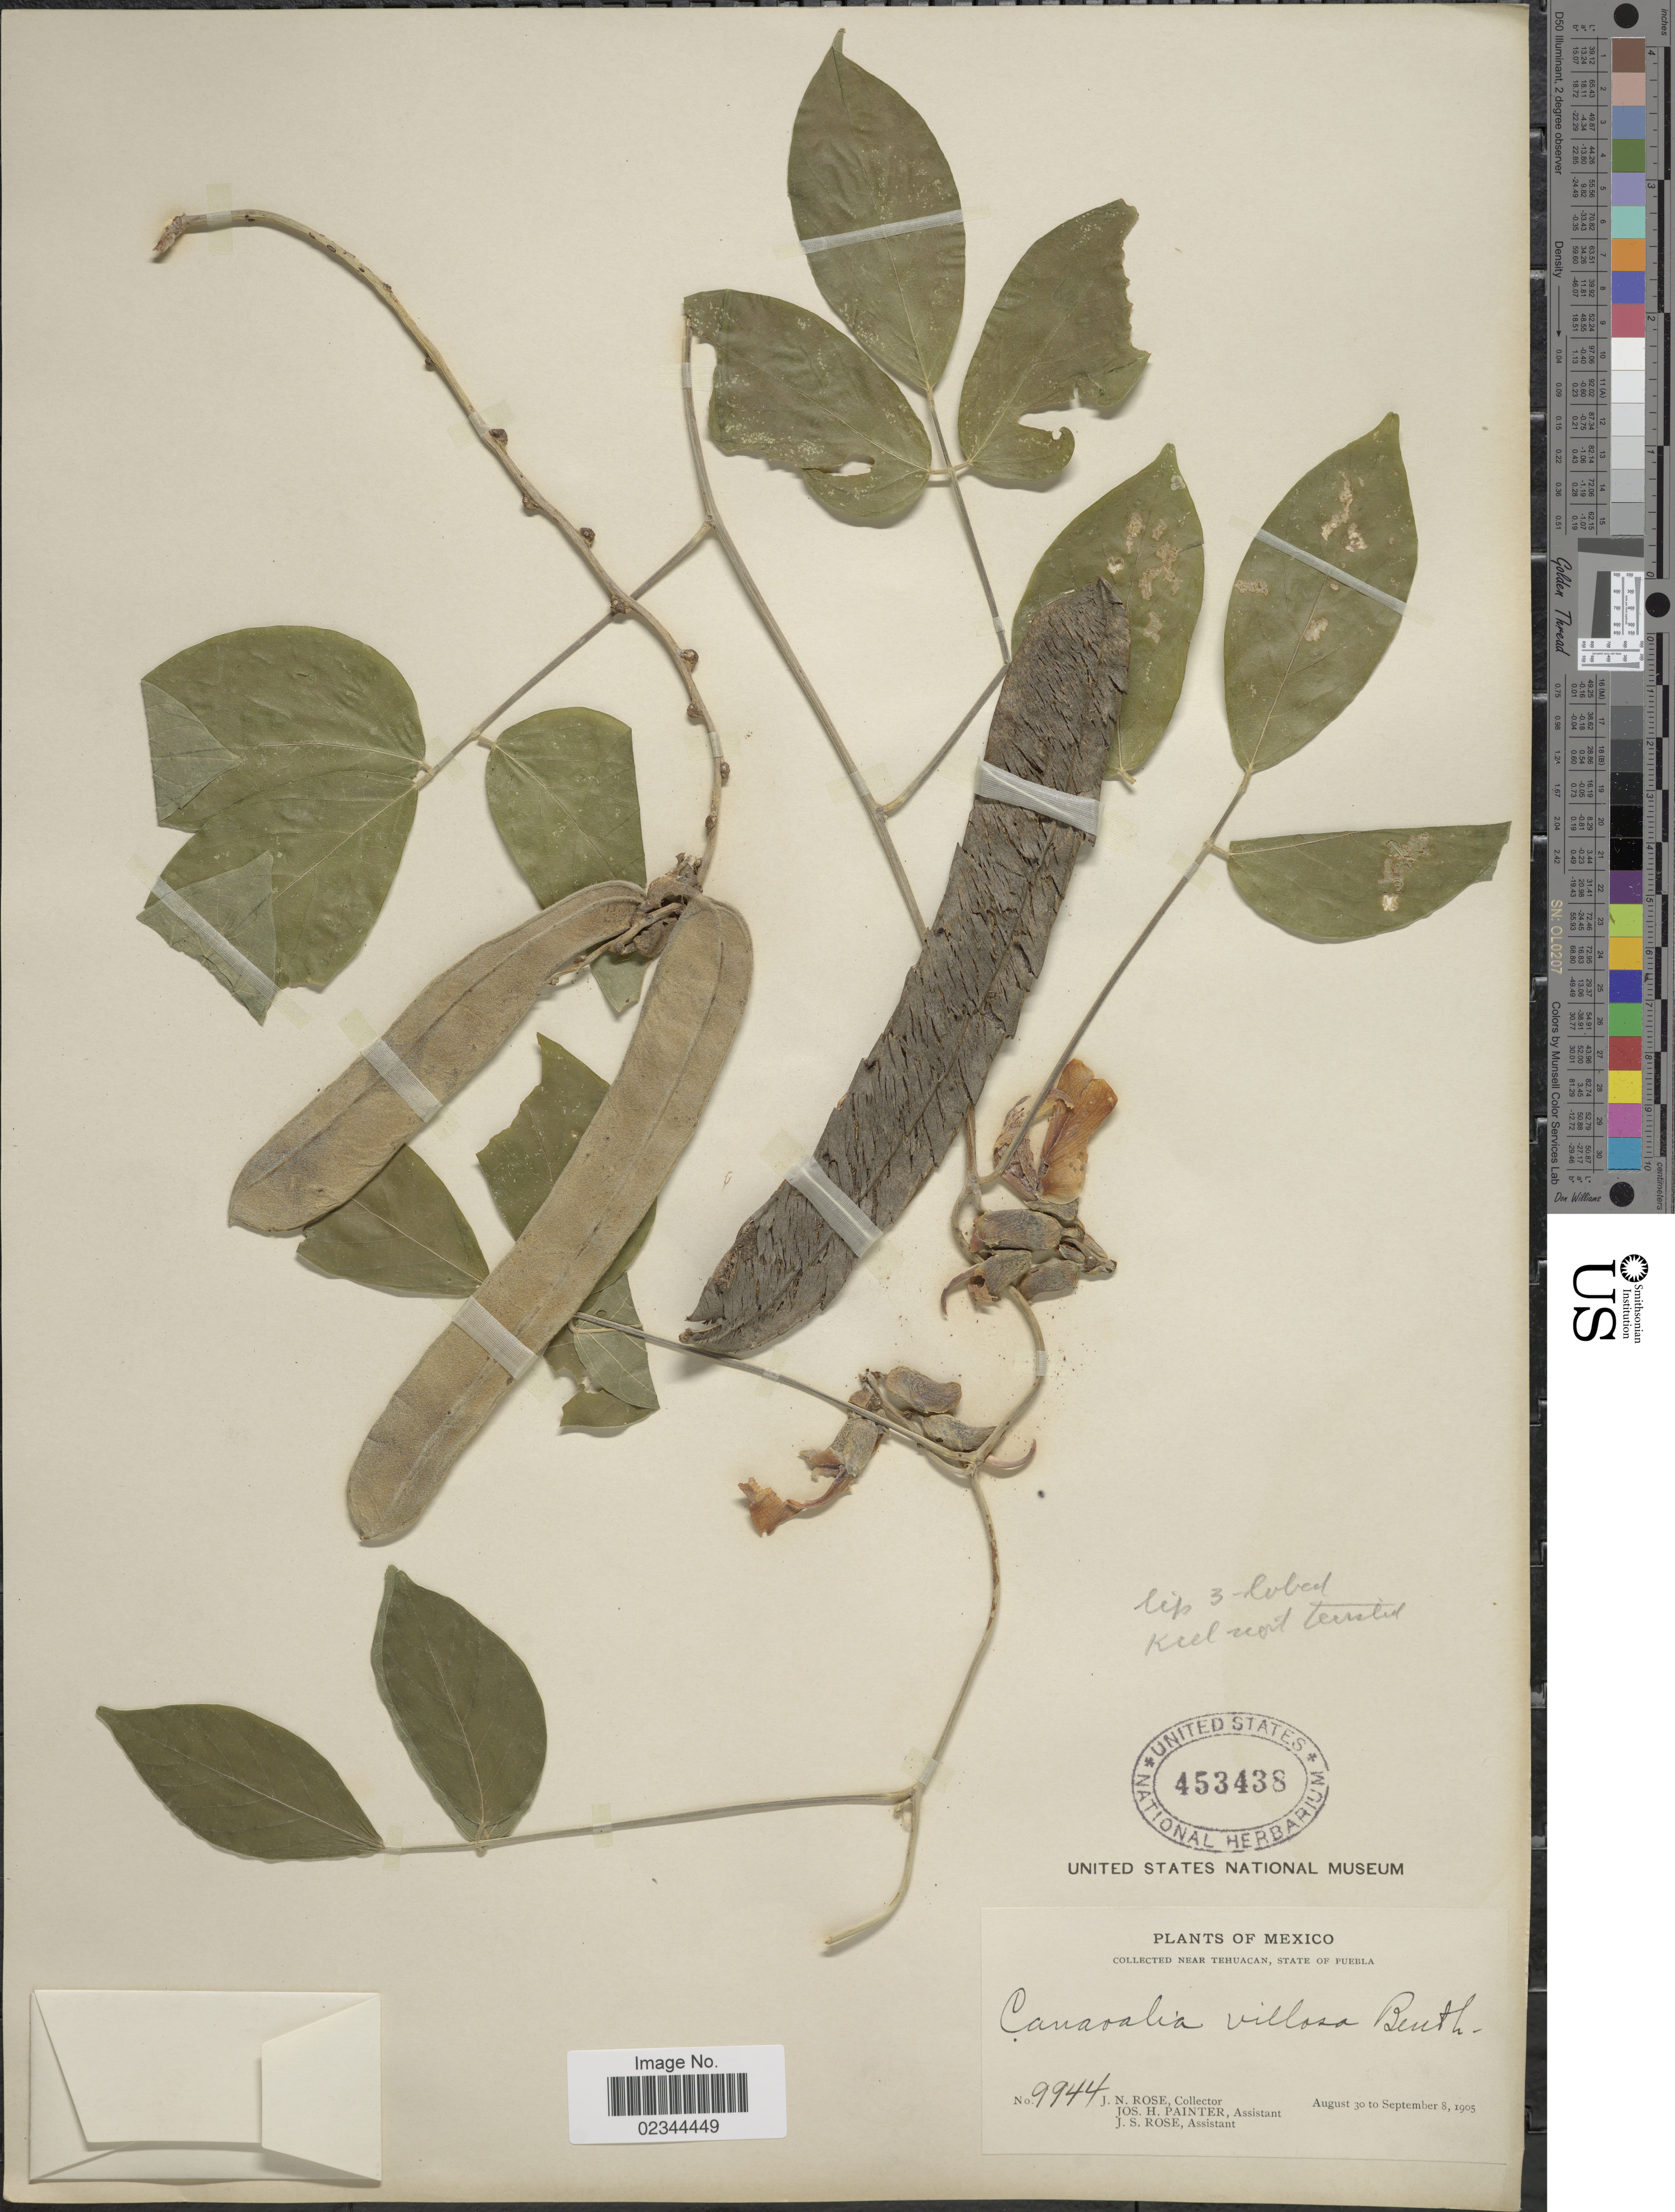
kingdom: Plantae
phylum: Tracheophyta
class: Magnoliopsida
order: Fabales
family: Fabaceae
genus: Canavalia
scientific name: Canavalia villosa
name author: Benth.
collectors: J. N. Rose, J. H. Painter & J. S. Rose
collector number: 9944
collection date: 1905-08-30/1905-09-08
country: Mexico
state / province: Puebla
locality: Near Tehuacan.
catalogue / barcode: US 453438